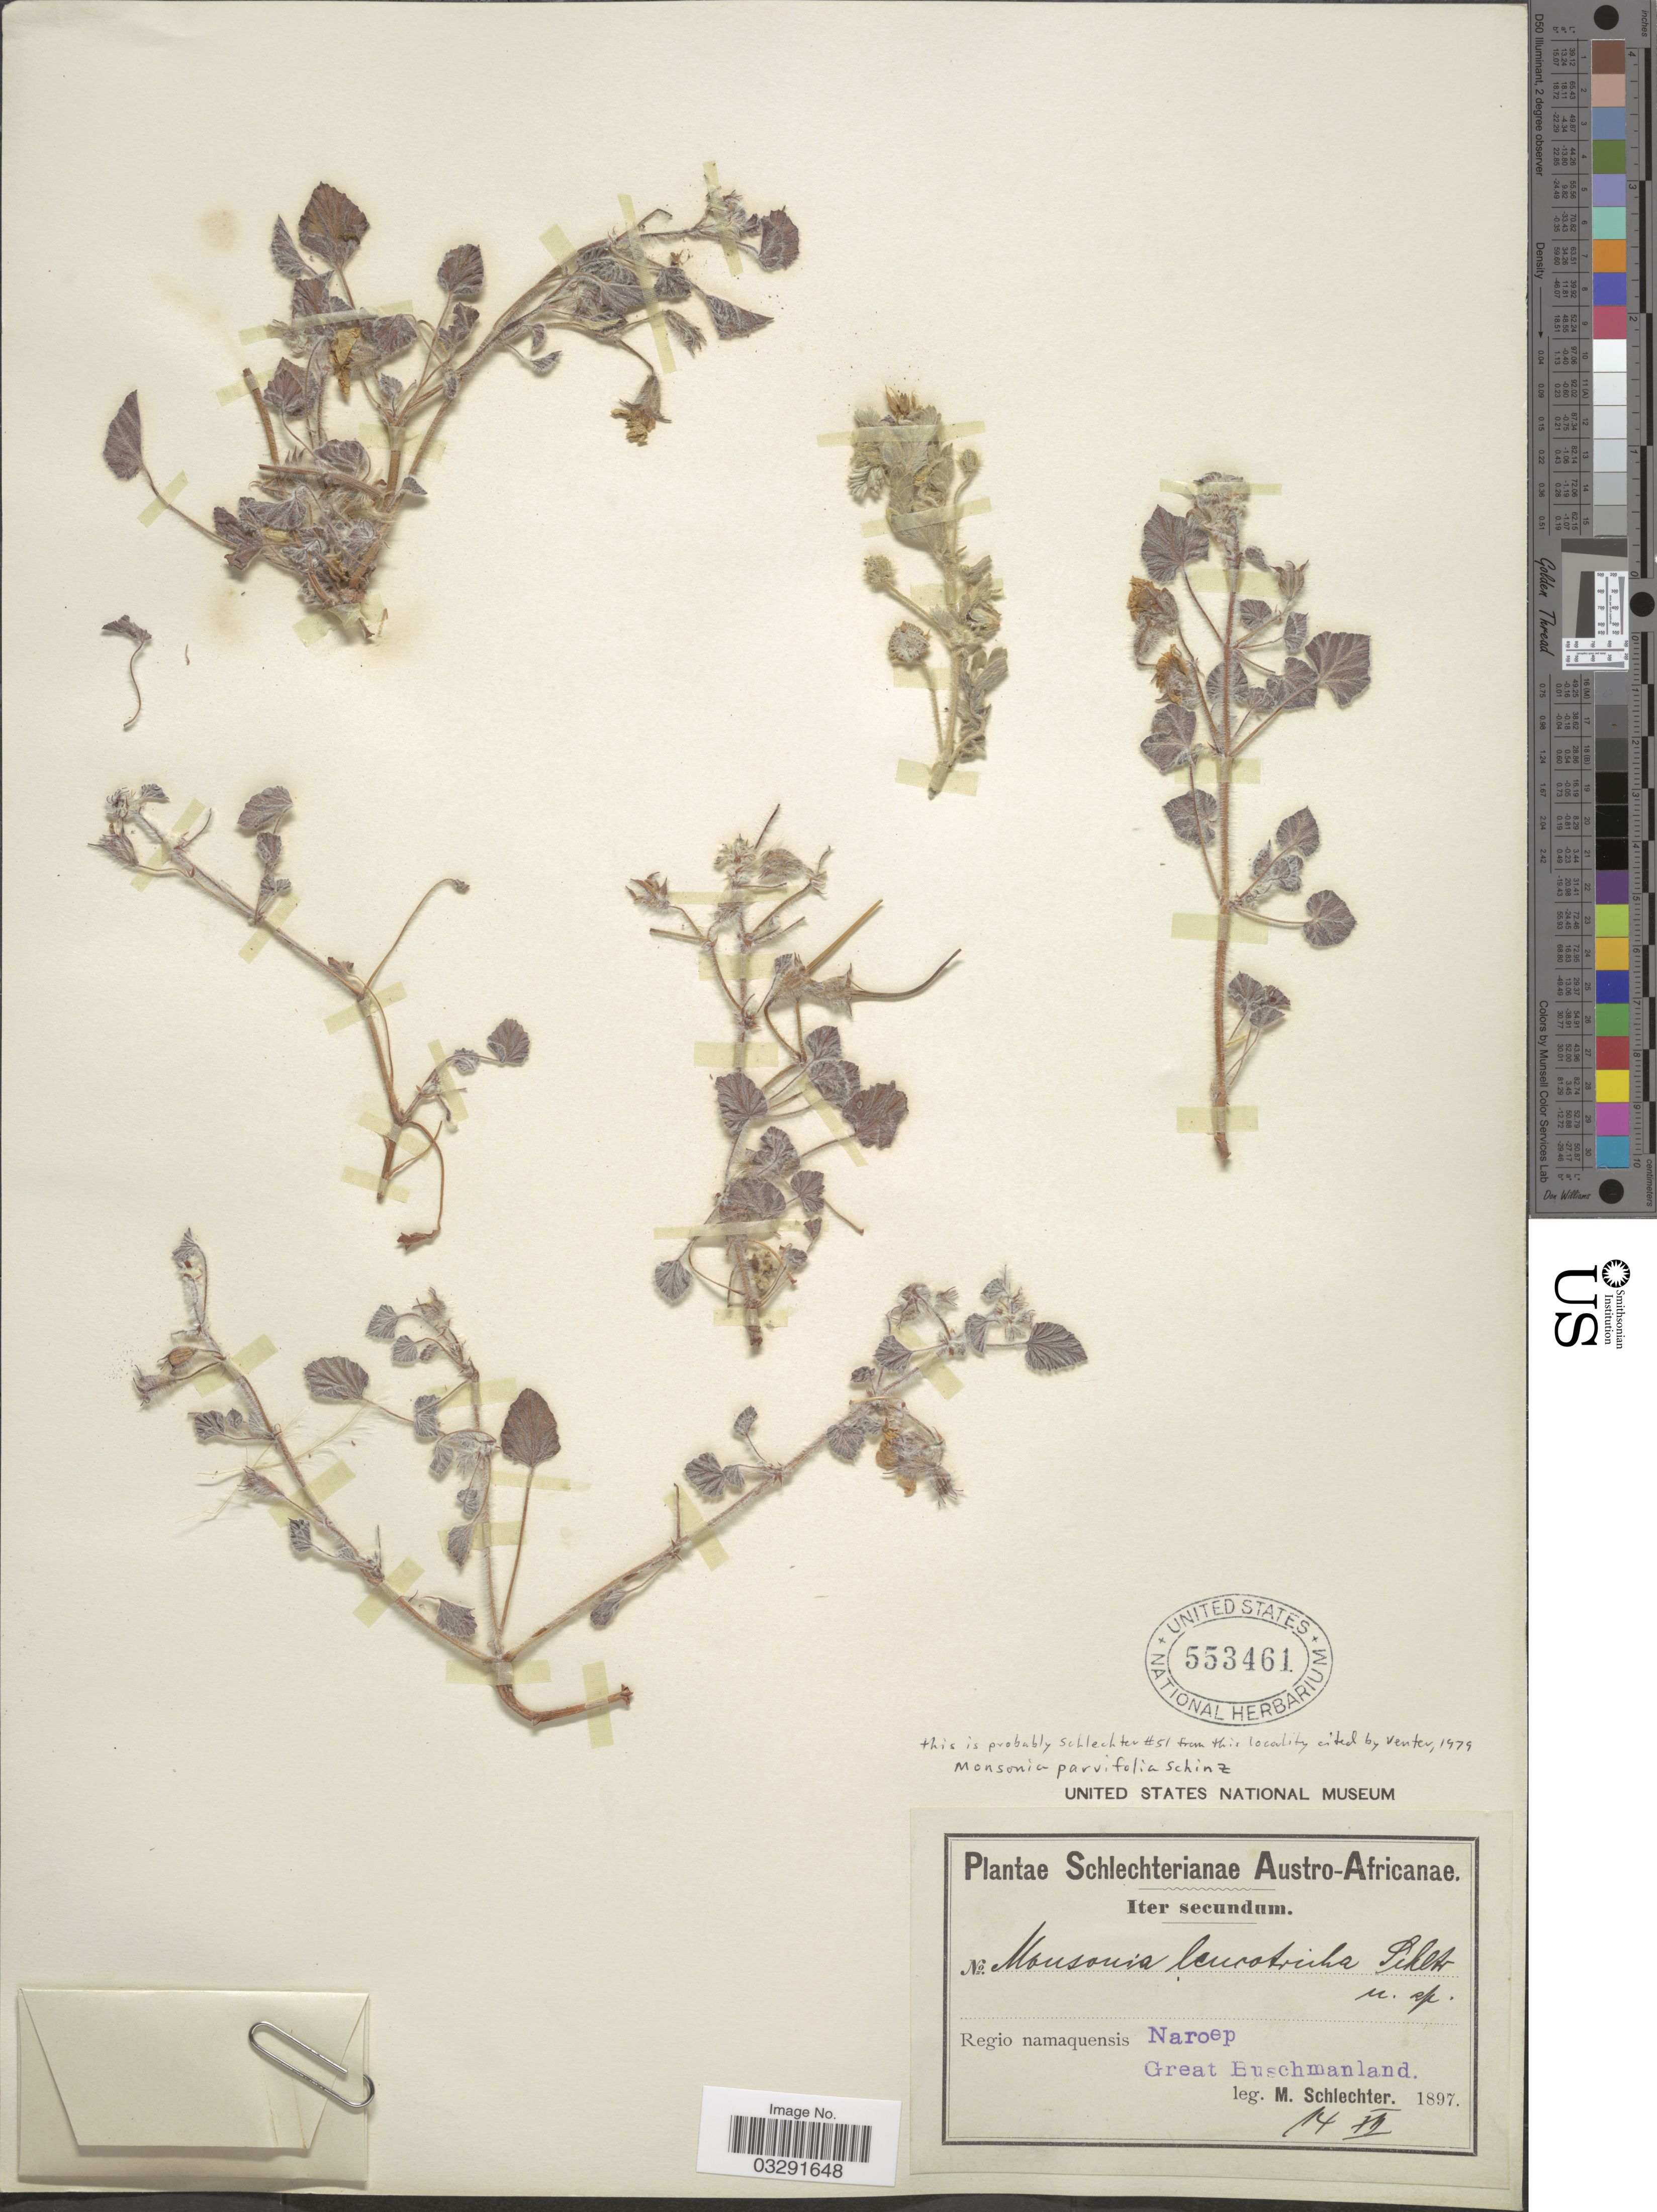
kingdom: Plantae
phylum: Tracheophyta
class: Magnoliopsida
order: Geraniales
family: Geraniaceae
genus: Monsonia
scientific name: Monsonia parvifolia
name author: Schinz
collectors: M. Schlechter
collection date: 1897-12-14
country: South Africa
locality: Austro-Africanae. Regio namaquensis Naroep Great Buschmanland.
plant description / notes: Annotated as Monsonia leucotricha Schltr., apparently an ined. name never published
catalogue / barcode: US 553461